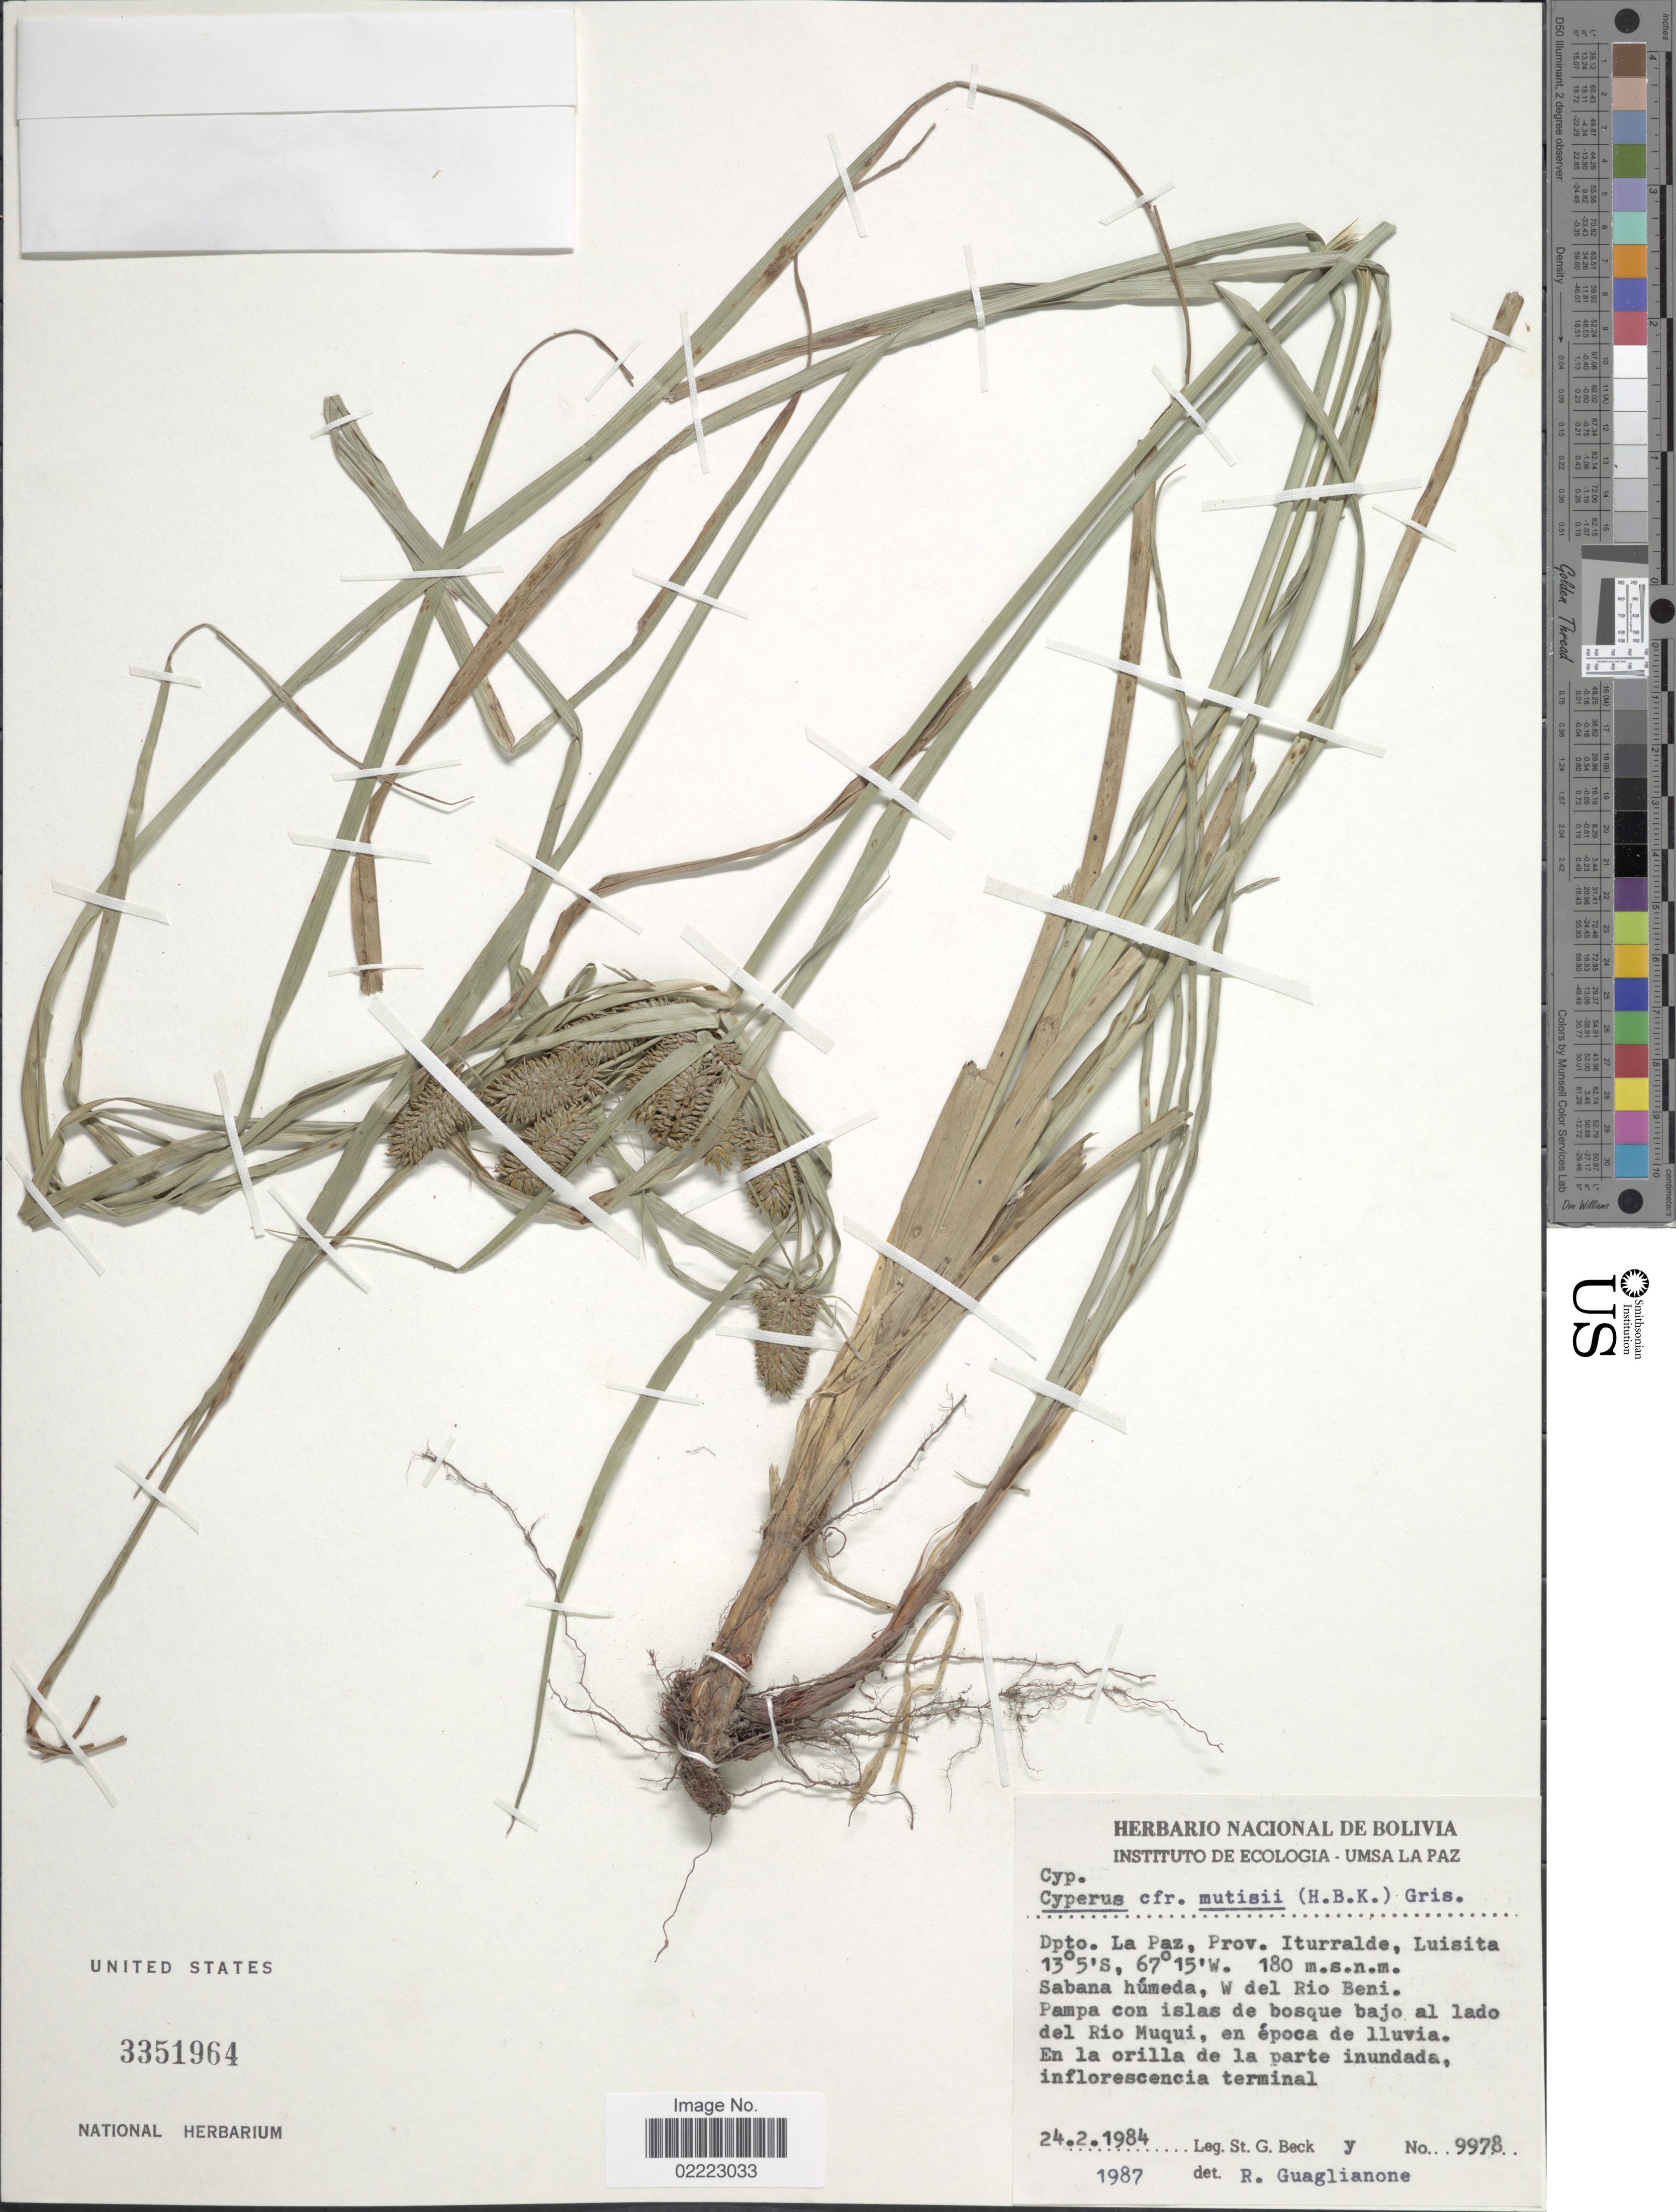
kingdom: Plantae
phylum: Tracheophyta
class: Liliopsida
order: Poales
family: Cyperaceae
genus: Cyperus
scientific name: Cyperus mutisii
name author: (Kunth) Andersson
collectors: S. G. Beck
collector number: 9978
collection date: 1984-02-24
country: Bolivia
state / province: La Paz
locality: Dpto La Paz, Prov. Iturralde, Luisita, Sabana humeda, W del Rio Beni. Pampa con islas de bosque bajo al lado del Rio Muqui, en época de lluvia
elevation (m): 180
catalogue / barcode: US 3351964